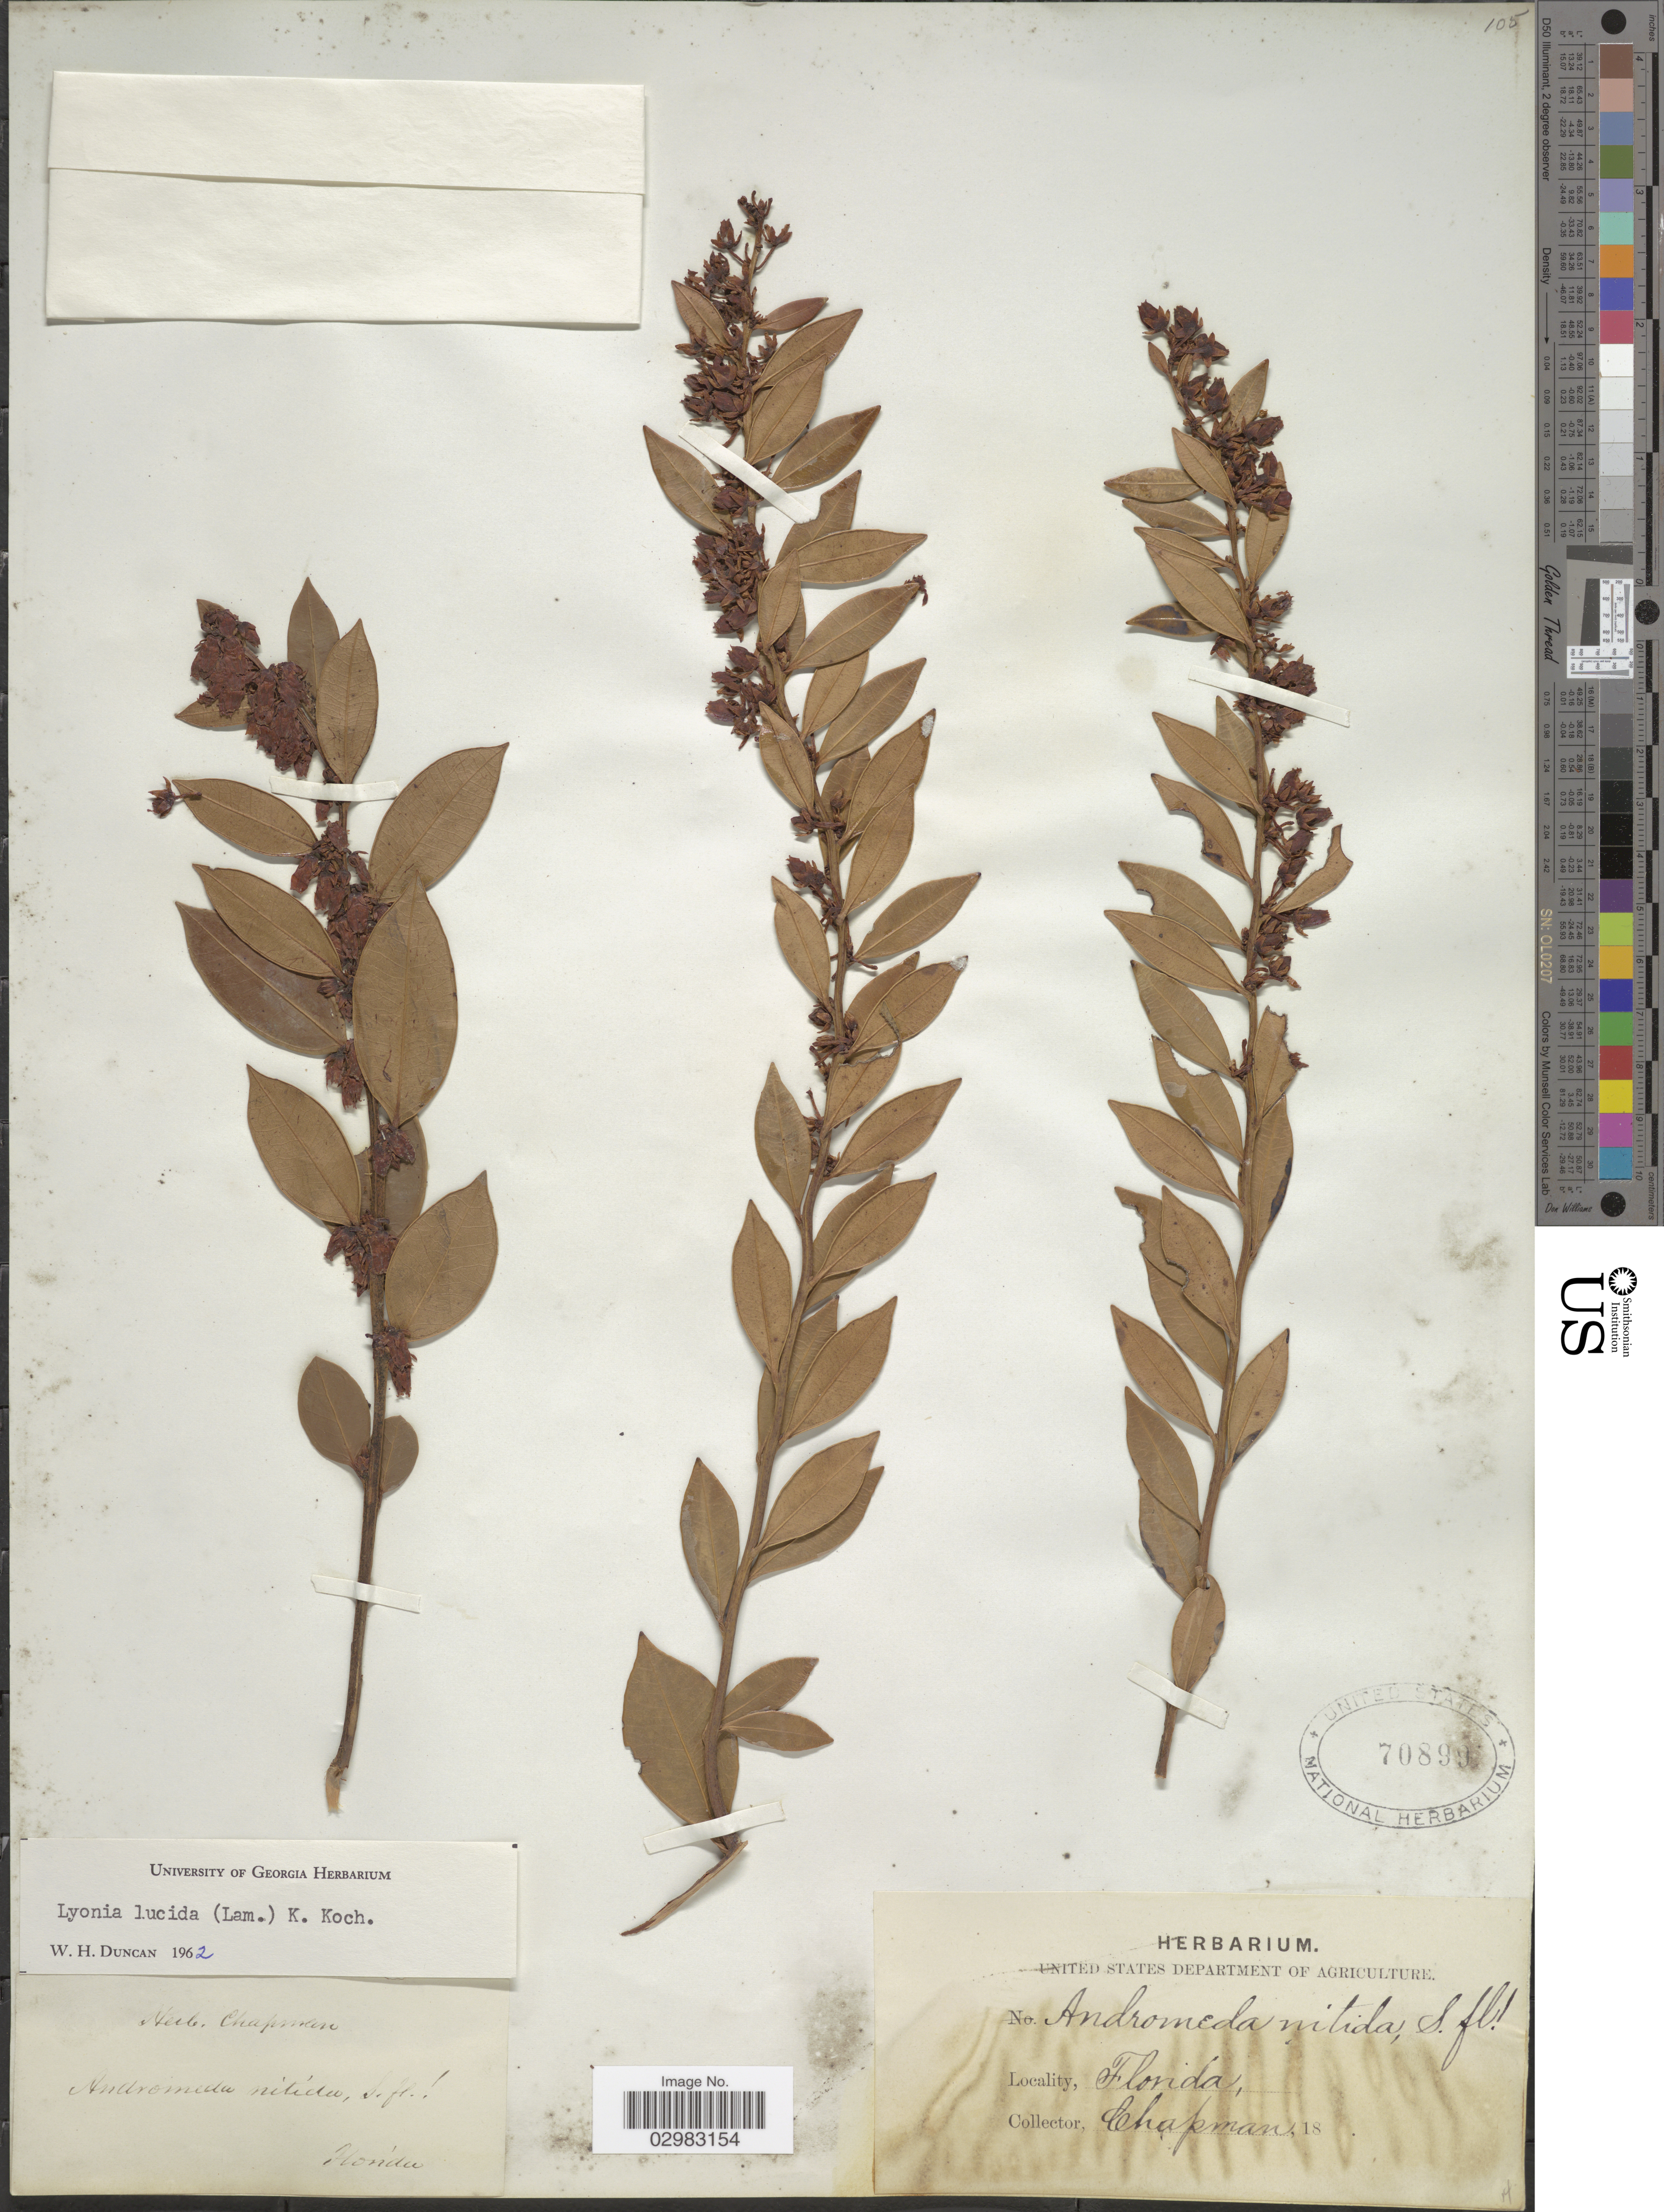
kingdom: Plantae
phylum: Tracheophyta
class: Magnoliopsida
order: Ericales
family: Ericaceae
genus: Lyonia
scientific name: Lyonia lucida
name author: K. Koch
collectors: A. Chapman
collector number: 4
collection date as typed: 18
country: United States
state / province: Florida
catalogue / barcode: US 70899